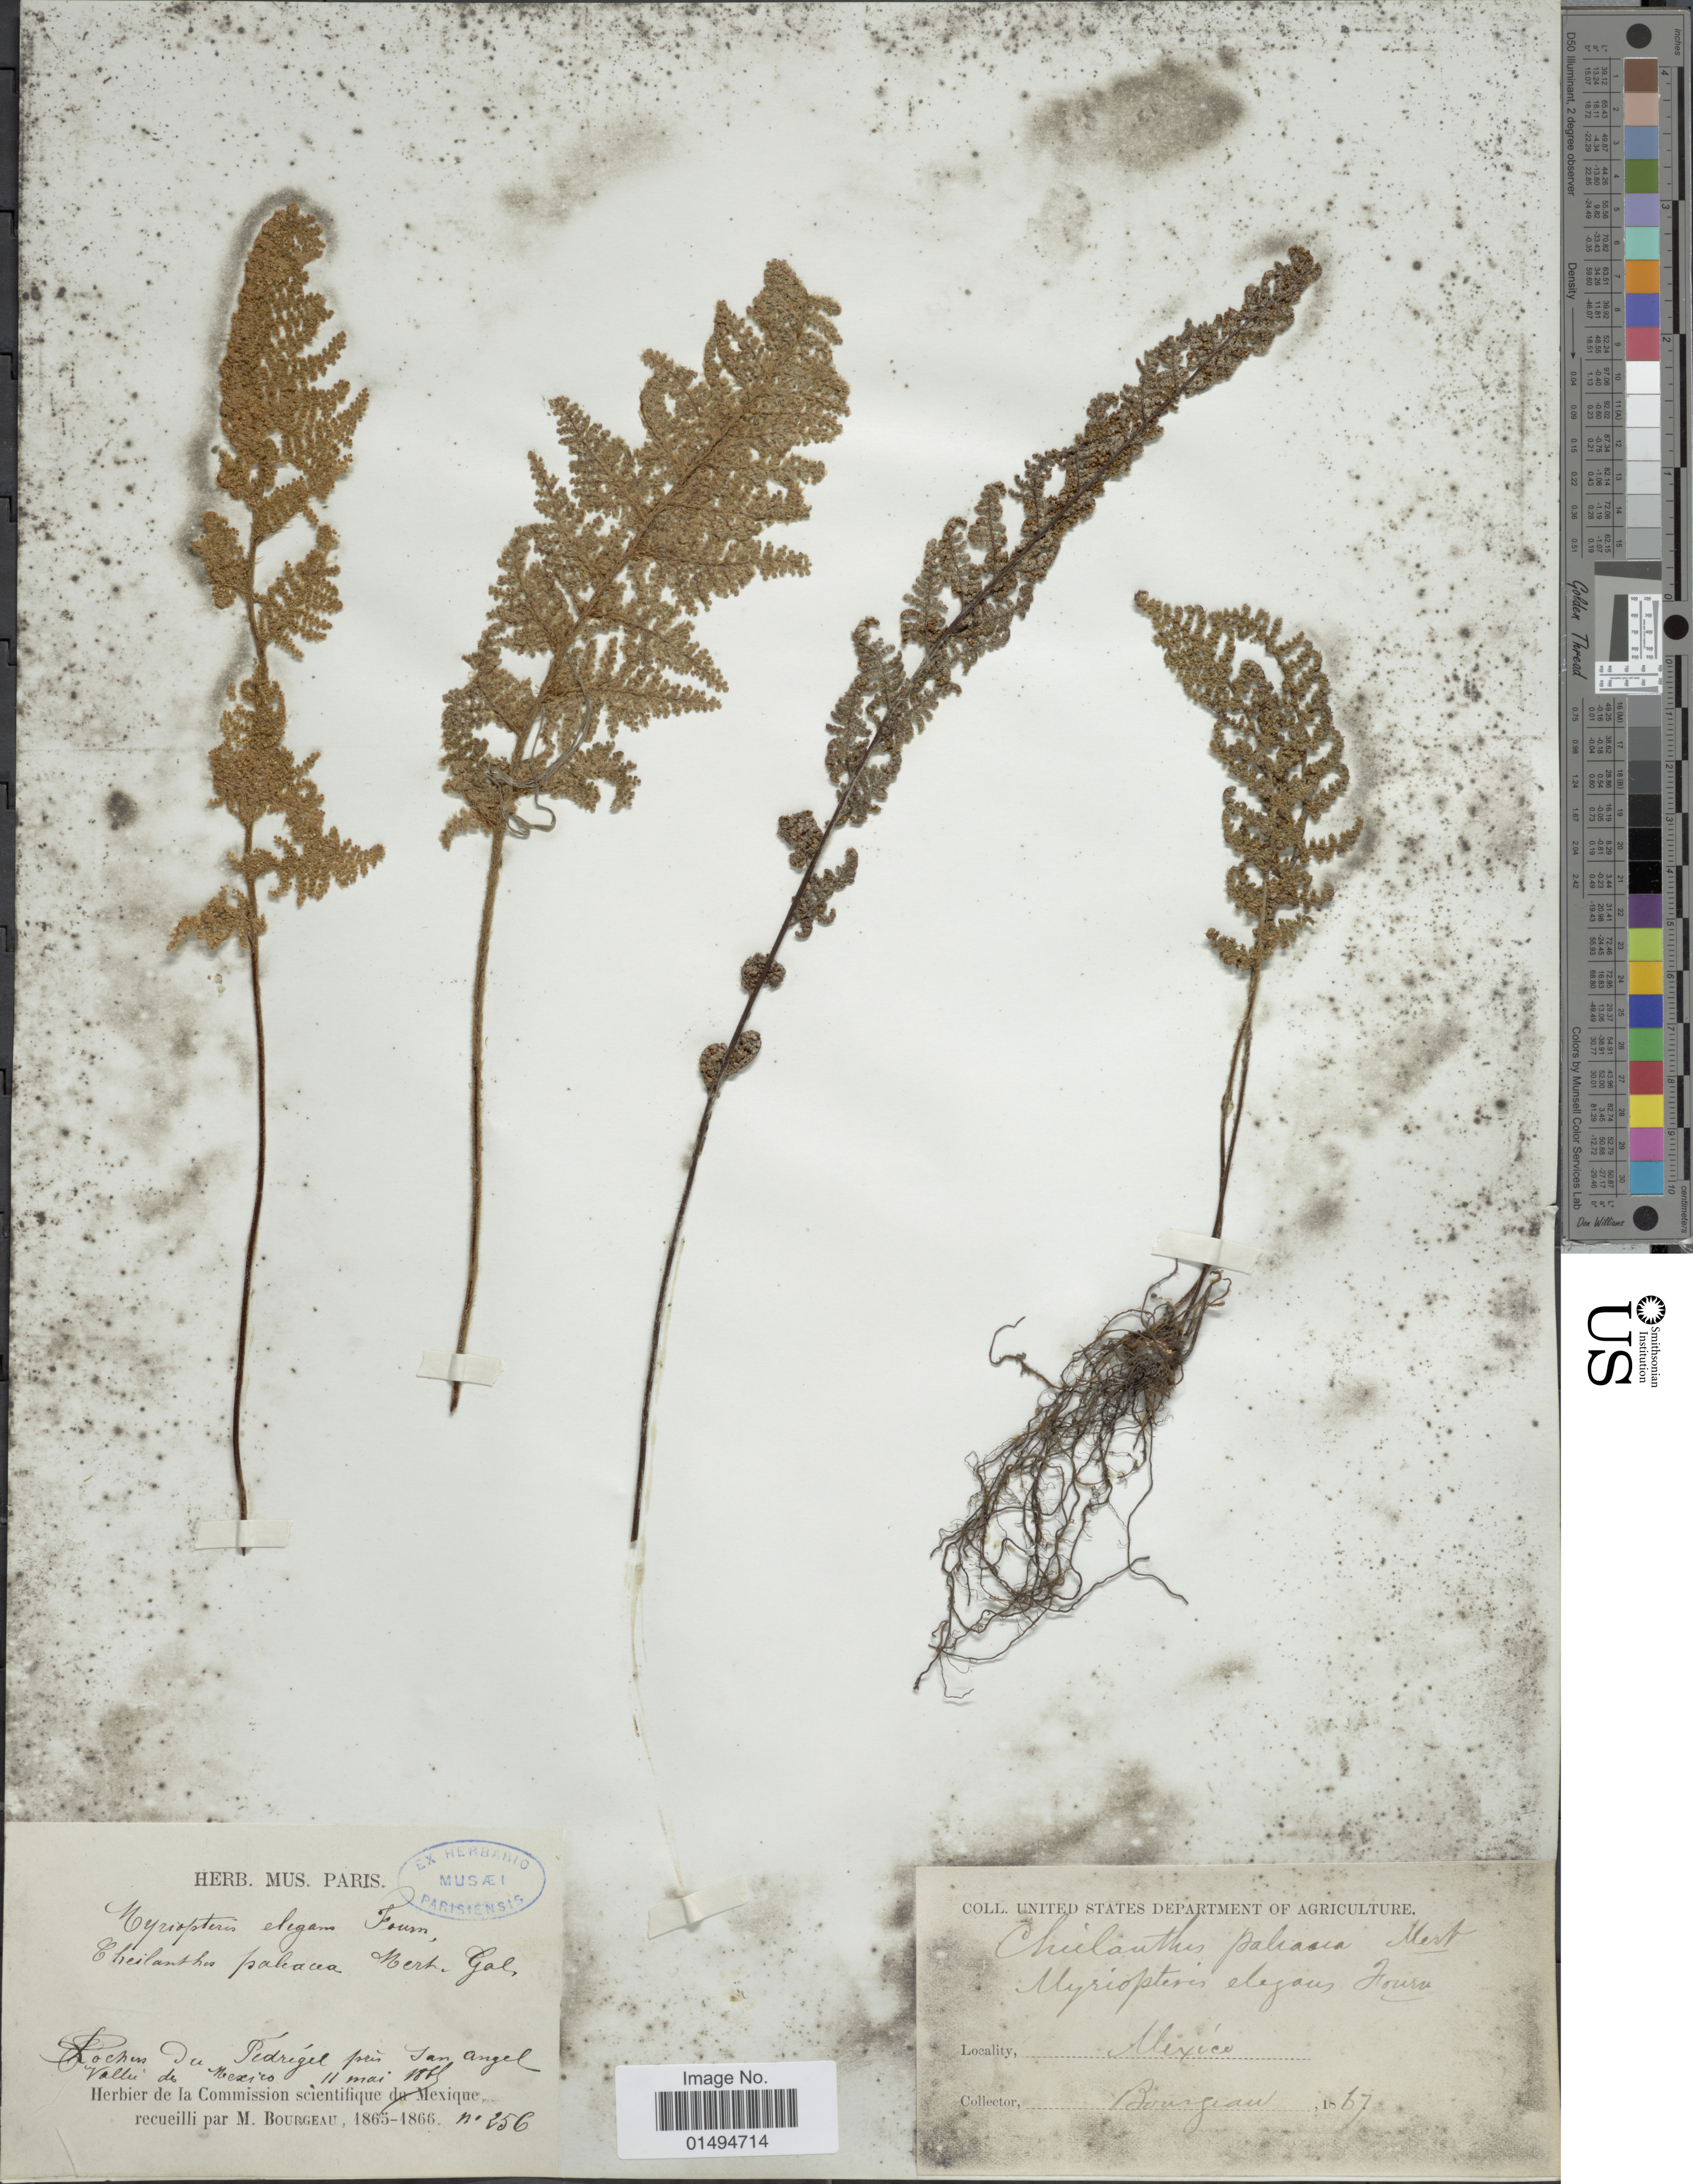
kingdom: Plantae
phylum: Tracheophyta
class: Polypodiopsida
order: Polypodiales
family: Pteridaceae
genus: Myriopteris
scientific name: Myriopteris myriophylla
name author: (Desv.) J. Sm.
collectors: M. Bourgeau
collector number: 256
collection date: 1867-05-11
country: Mexico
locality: Rochers du Pedregal près San Angel, Vallée de Mexico [rocks of Pedregal near San Angel, Valley of Mexico]